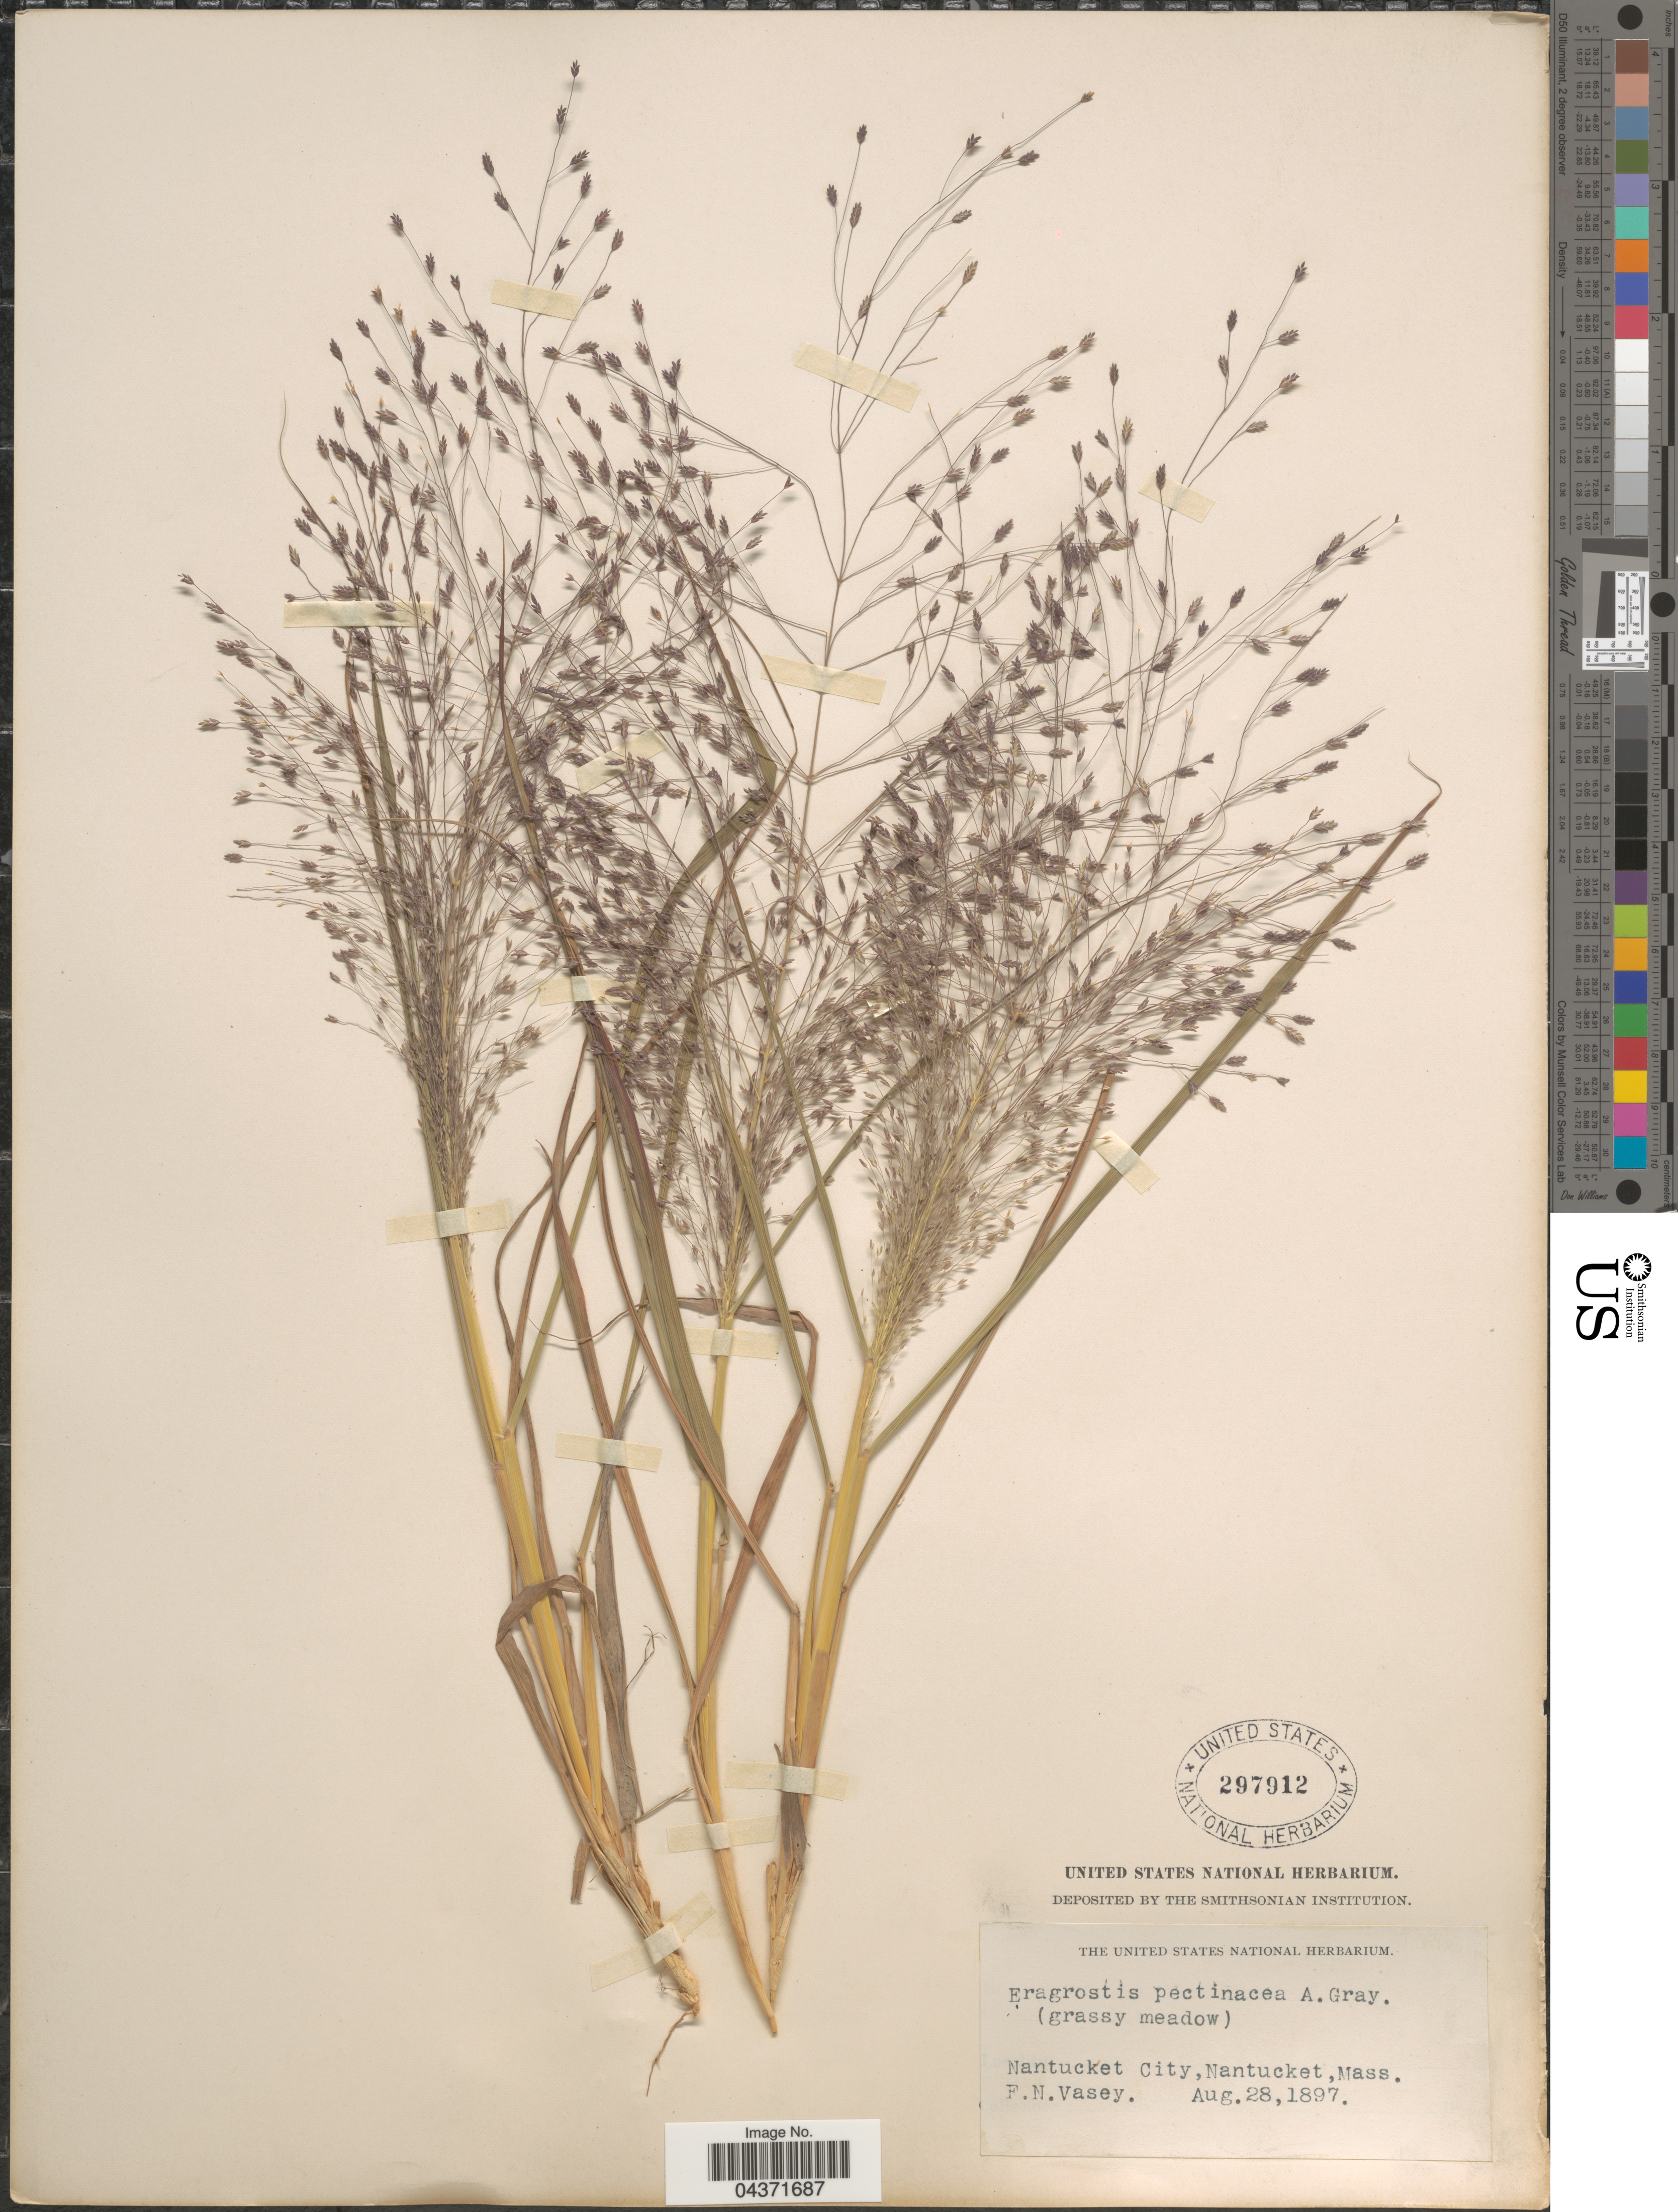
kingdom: Plantae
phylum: Tracheophyta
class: Liliopsida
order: Poales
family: Poaceae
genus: Eragrostis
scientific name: Eragrostis spectabilis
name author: (Pursh) Steud.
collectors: F. N. Vasey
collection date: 1897-08-28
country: United States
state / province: Massachusetts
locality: Nantucket City, Nantucket.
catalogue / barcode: US 297912